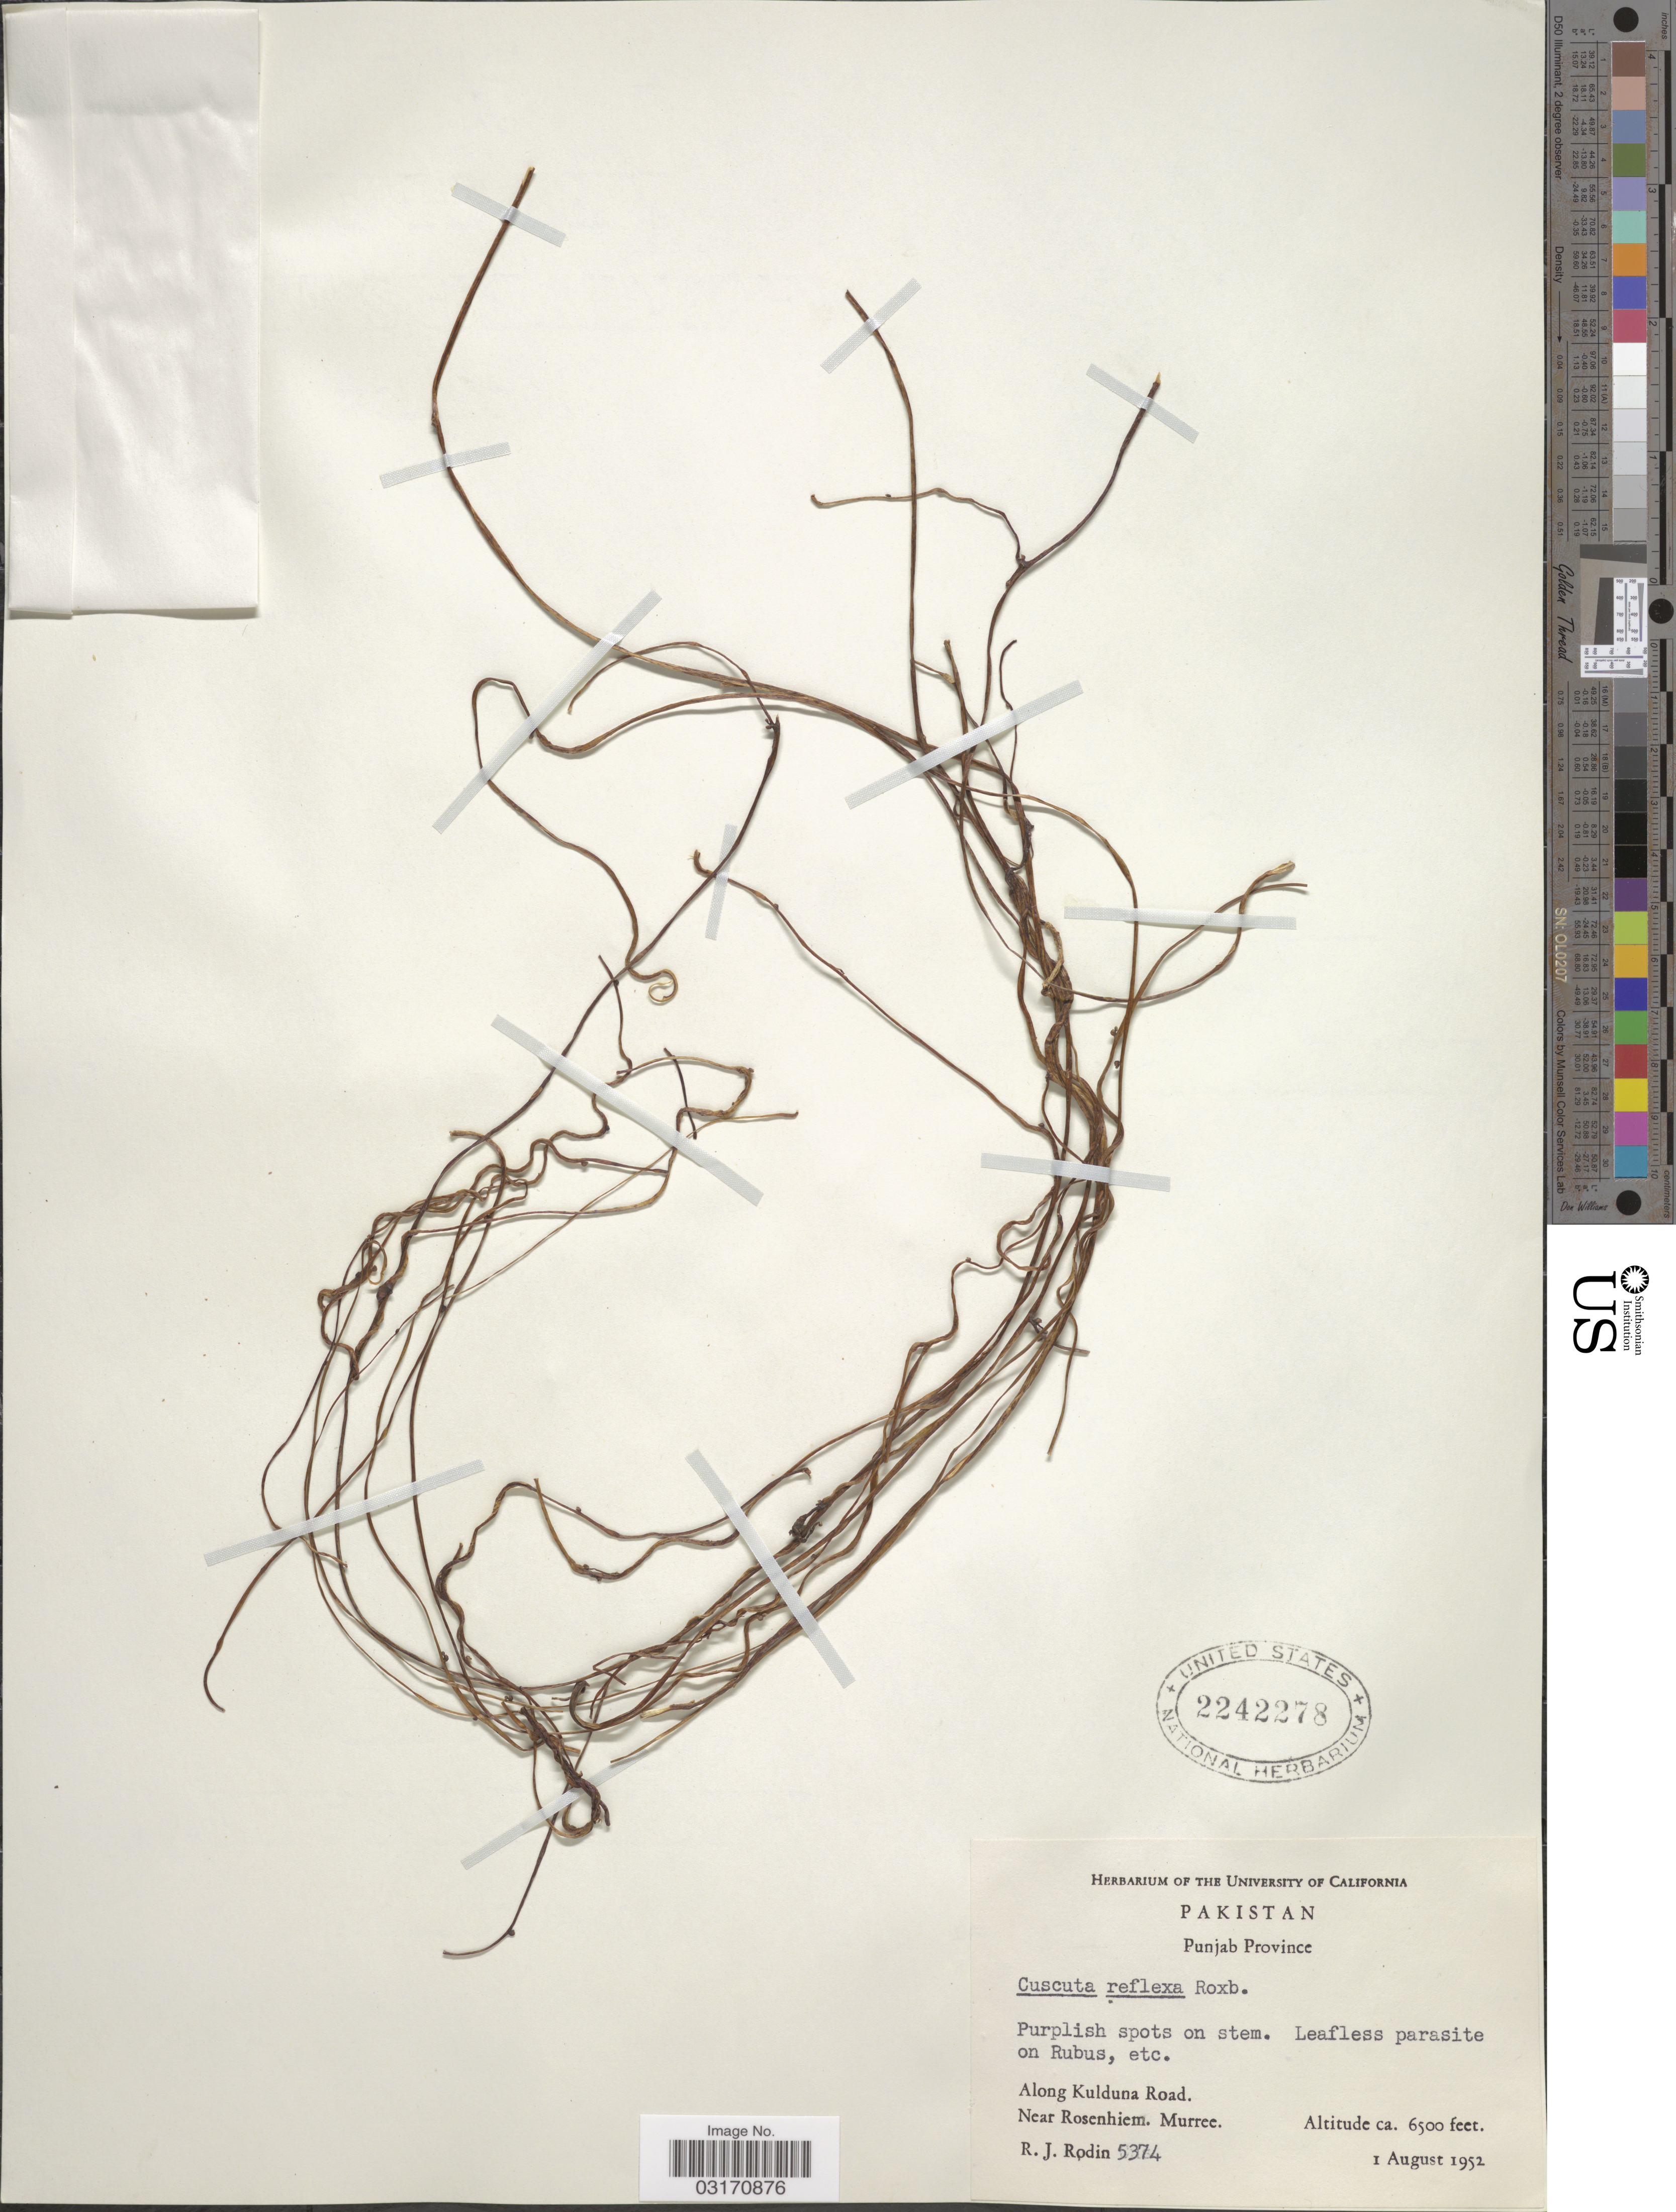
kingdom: Plantae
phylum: Tracheophyta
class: Magnoliopsida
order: Solanales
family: Convolvulaceae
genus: Cuscuta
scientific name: Cuscuta reflexa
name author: Roxb.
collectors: R. J. Rodin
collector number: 5374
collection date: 1952-08-01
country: Pakistan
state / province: Punjab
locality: Along Kulduna Road. Near Rosenhiem. Murree.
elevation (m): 1981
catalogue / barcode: US 2242278